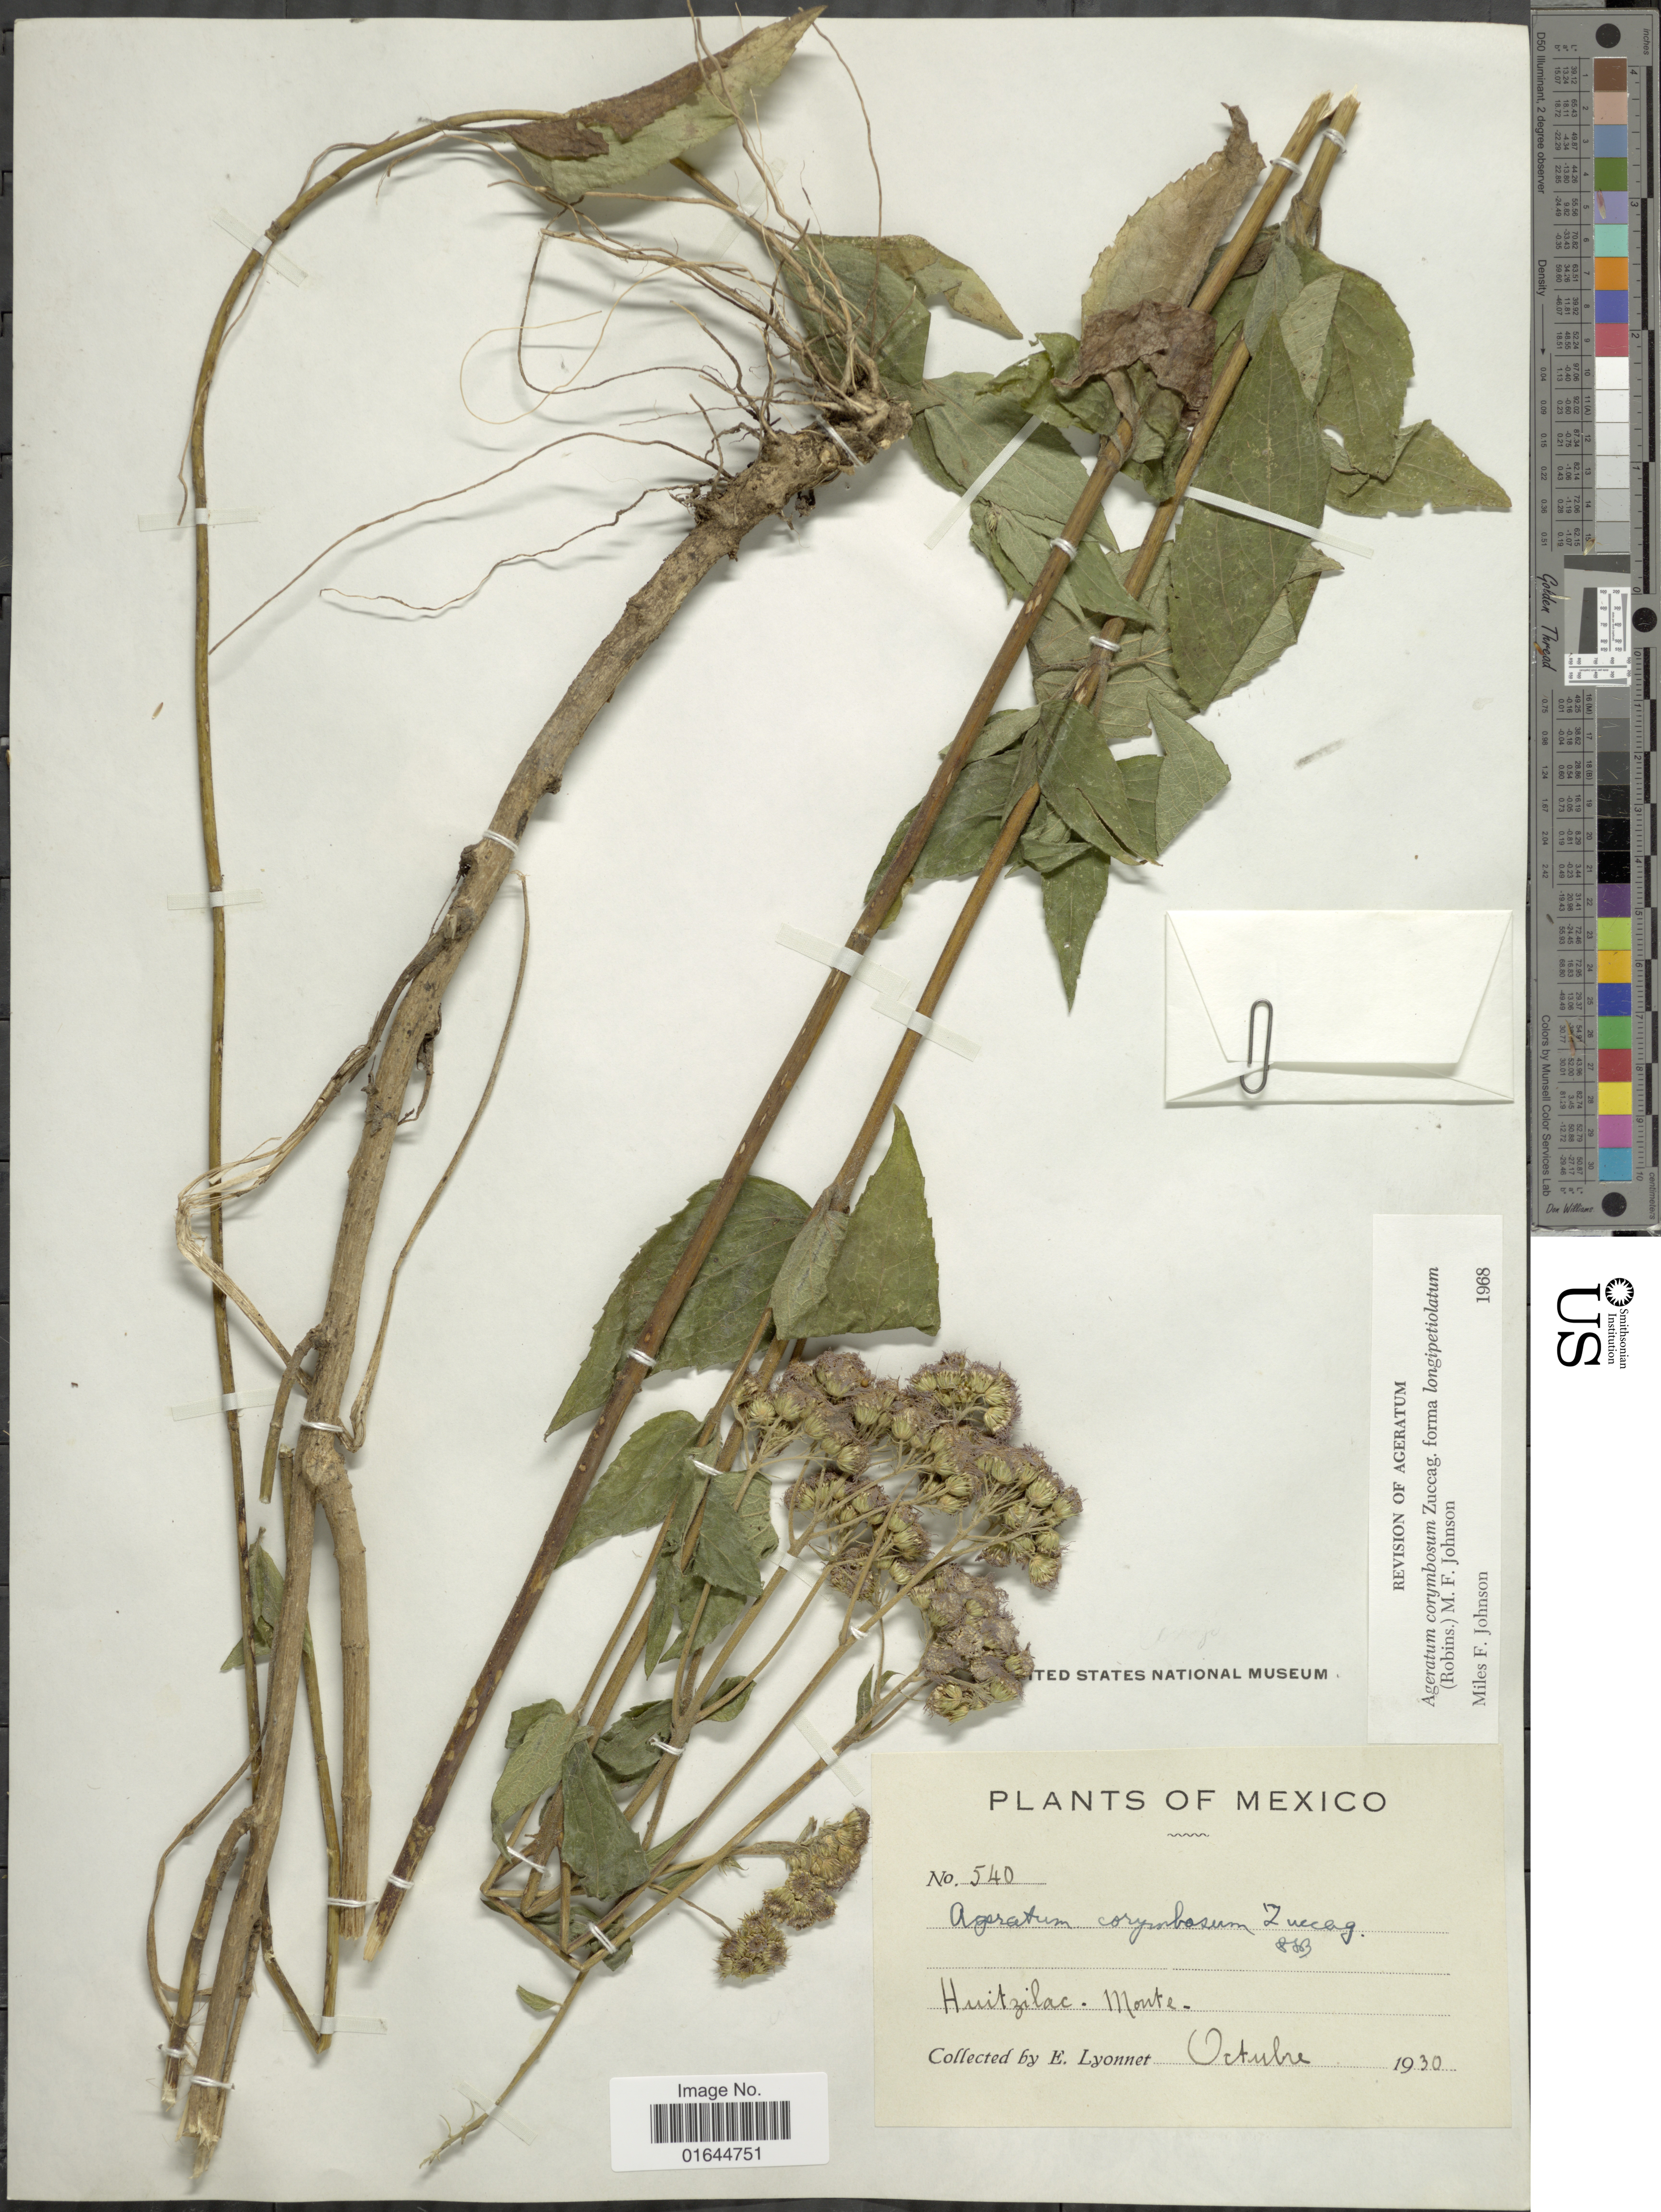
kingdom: Plantae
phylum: Tracheophyta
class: Magnoliopsida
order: Asterales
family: Asteraceae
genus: Ageratum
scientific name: Ageratum corymbosum f. longipetiolatum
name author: (B.L. Rob.) M.F. Johnson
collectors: E. Lyonnet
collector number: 540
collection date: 1930-10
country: Mexico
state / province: México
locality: Mexico, Huitzilac, Monte.